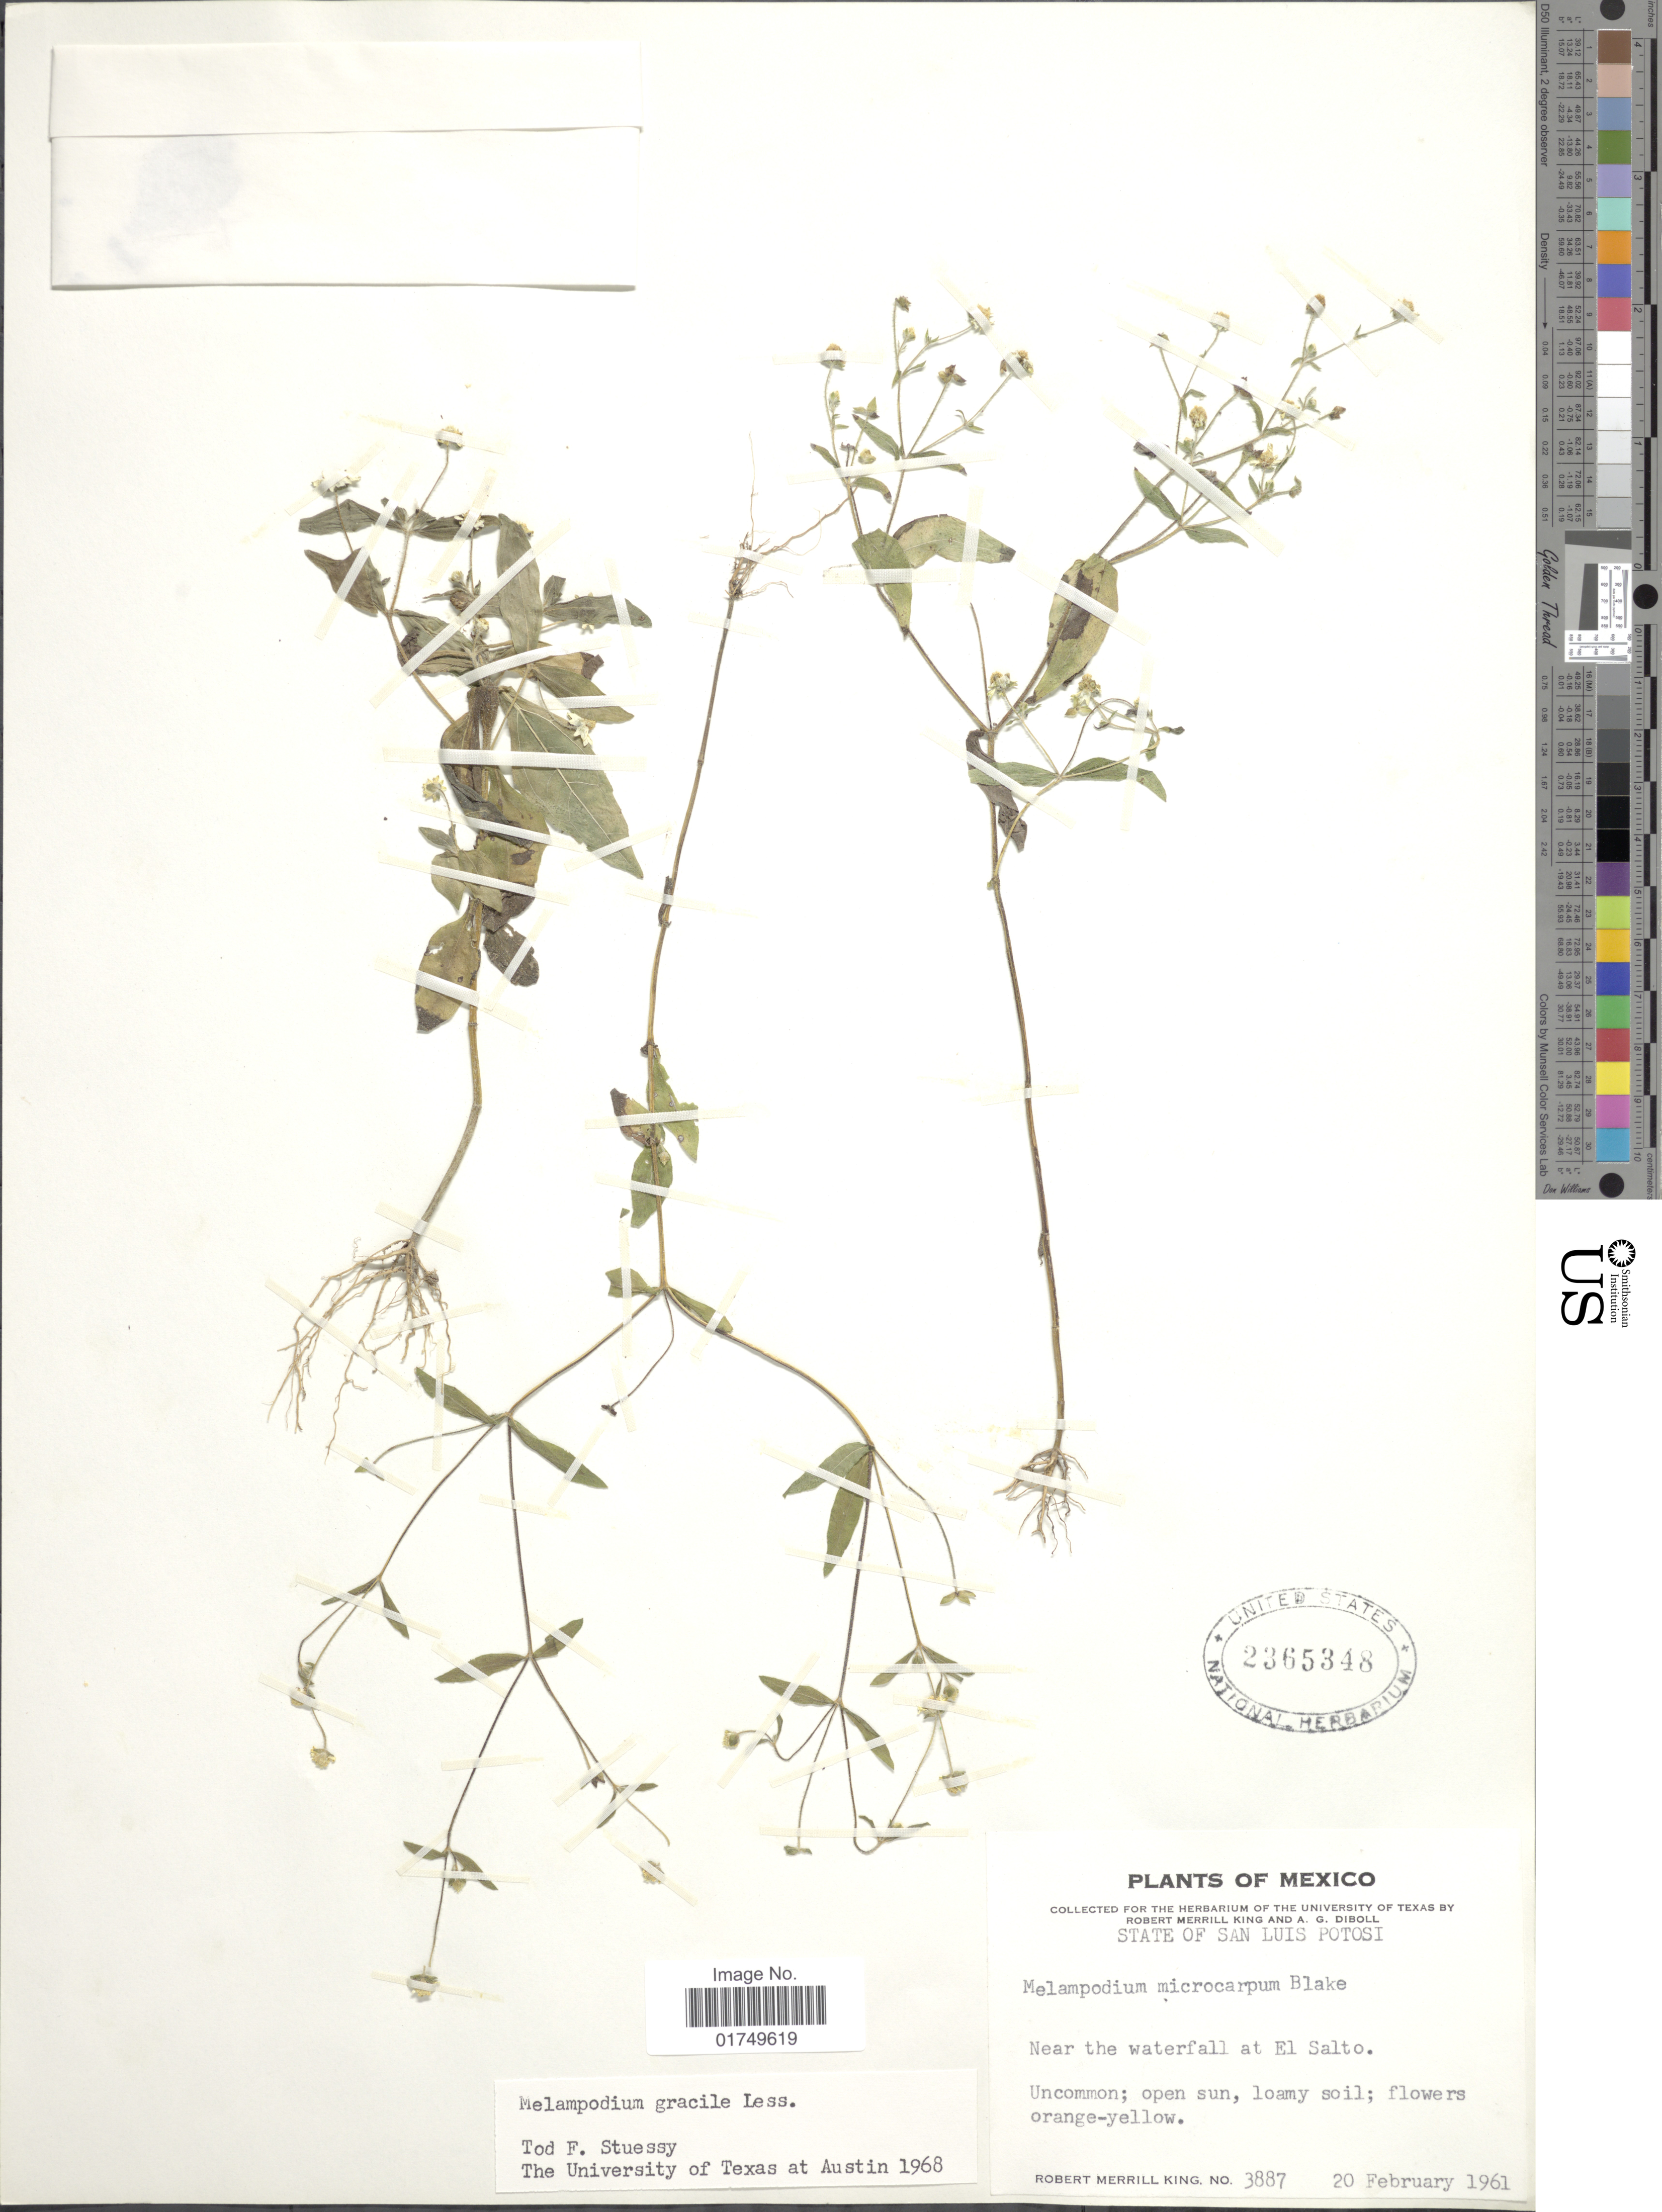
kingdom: Plantae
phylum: Tracheophyta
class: Magnoliopsida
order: Asterales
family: Asteraceae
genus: Melampodium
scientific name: Melampodium gracile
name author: Less.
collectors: R. M. King & A. Diboll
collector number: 3887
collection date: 1961-02-20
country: Mexico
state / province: San Luis Potosí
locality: Near the waterfall at El Salto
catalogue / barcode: US 2365348